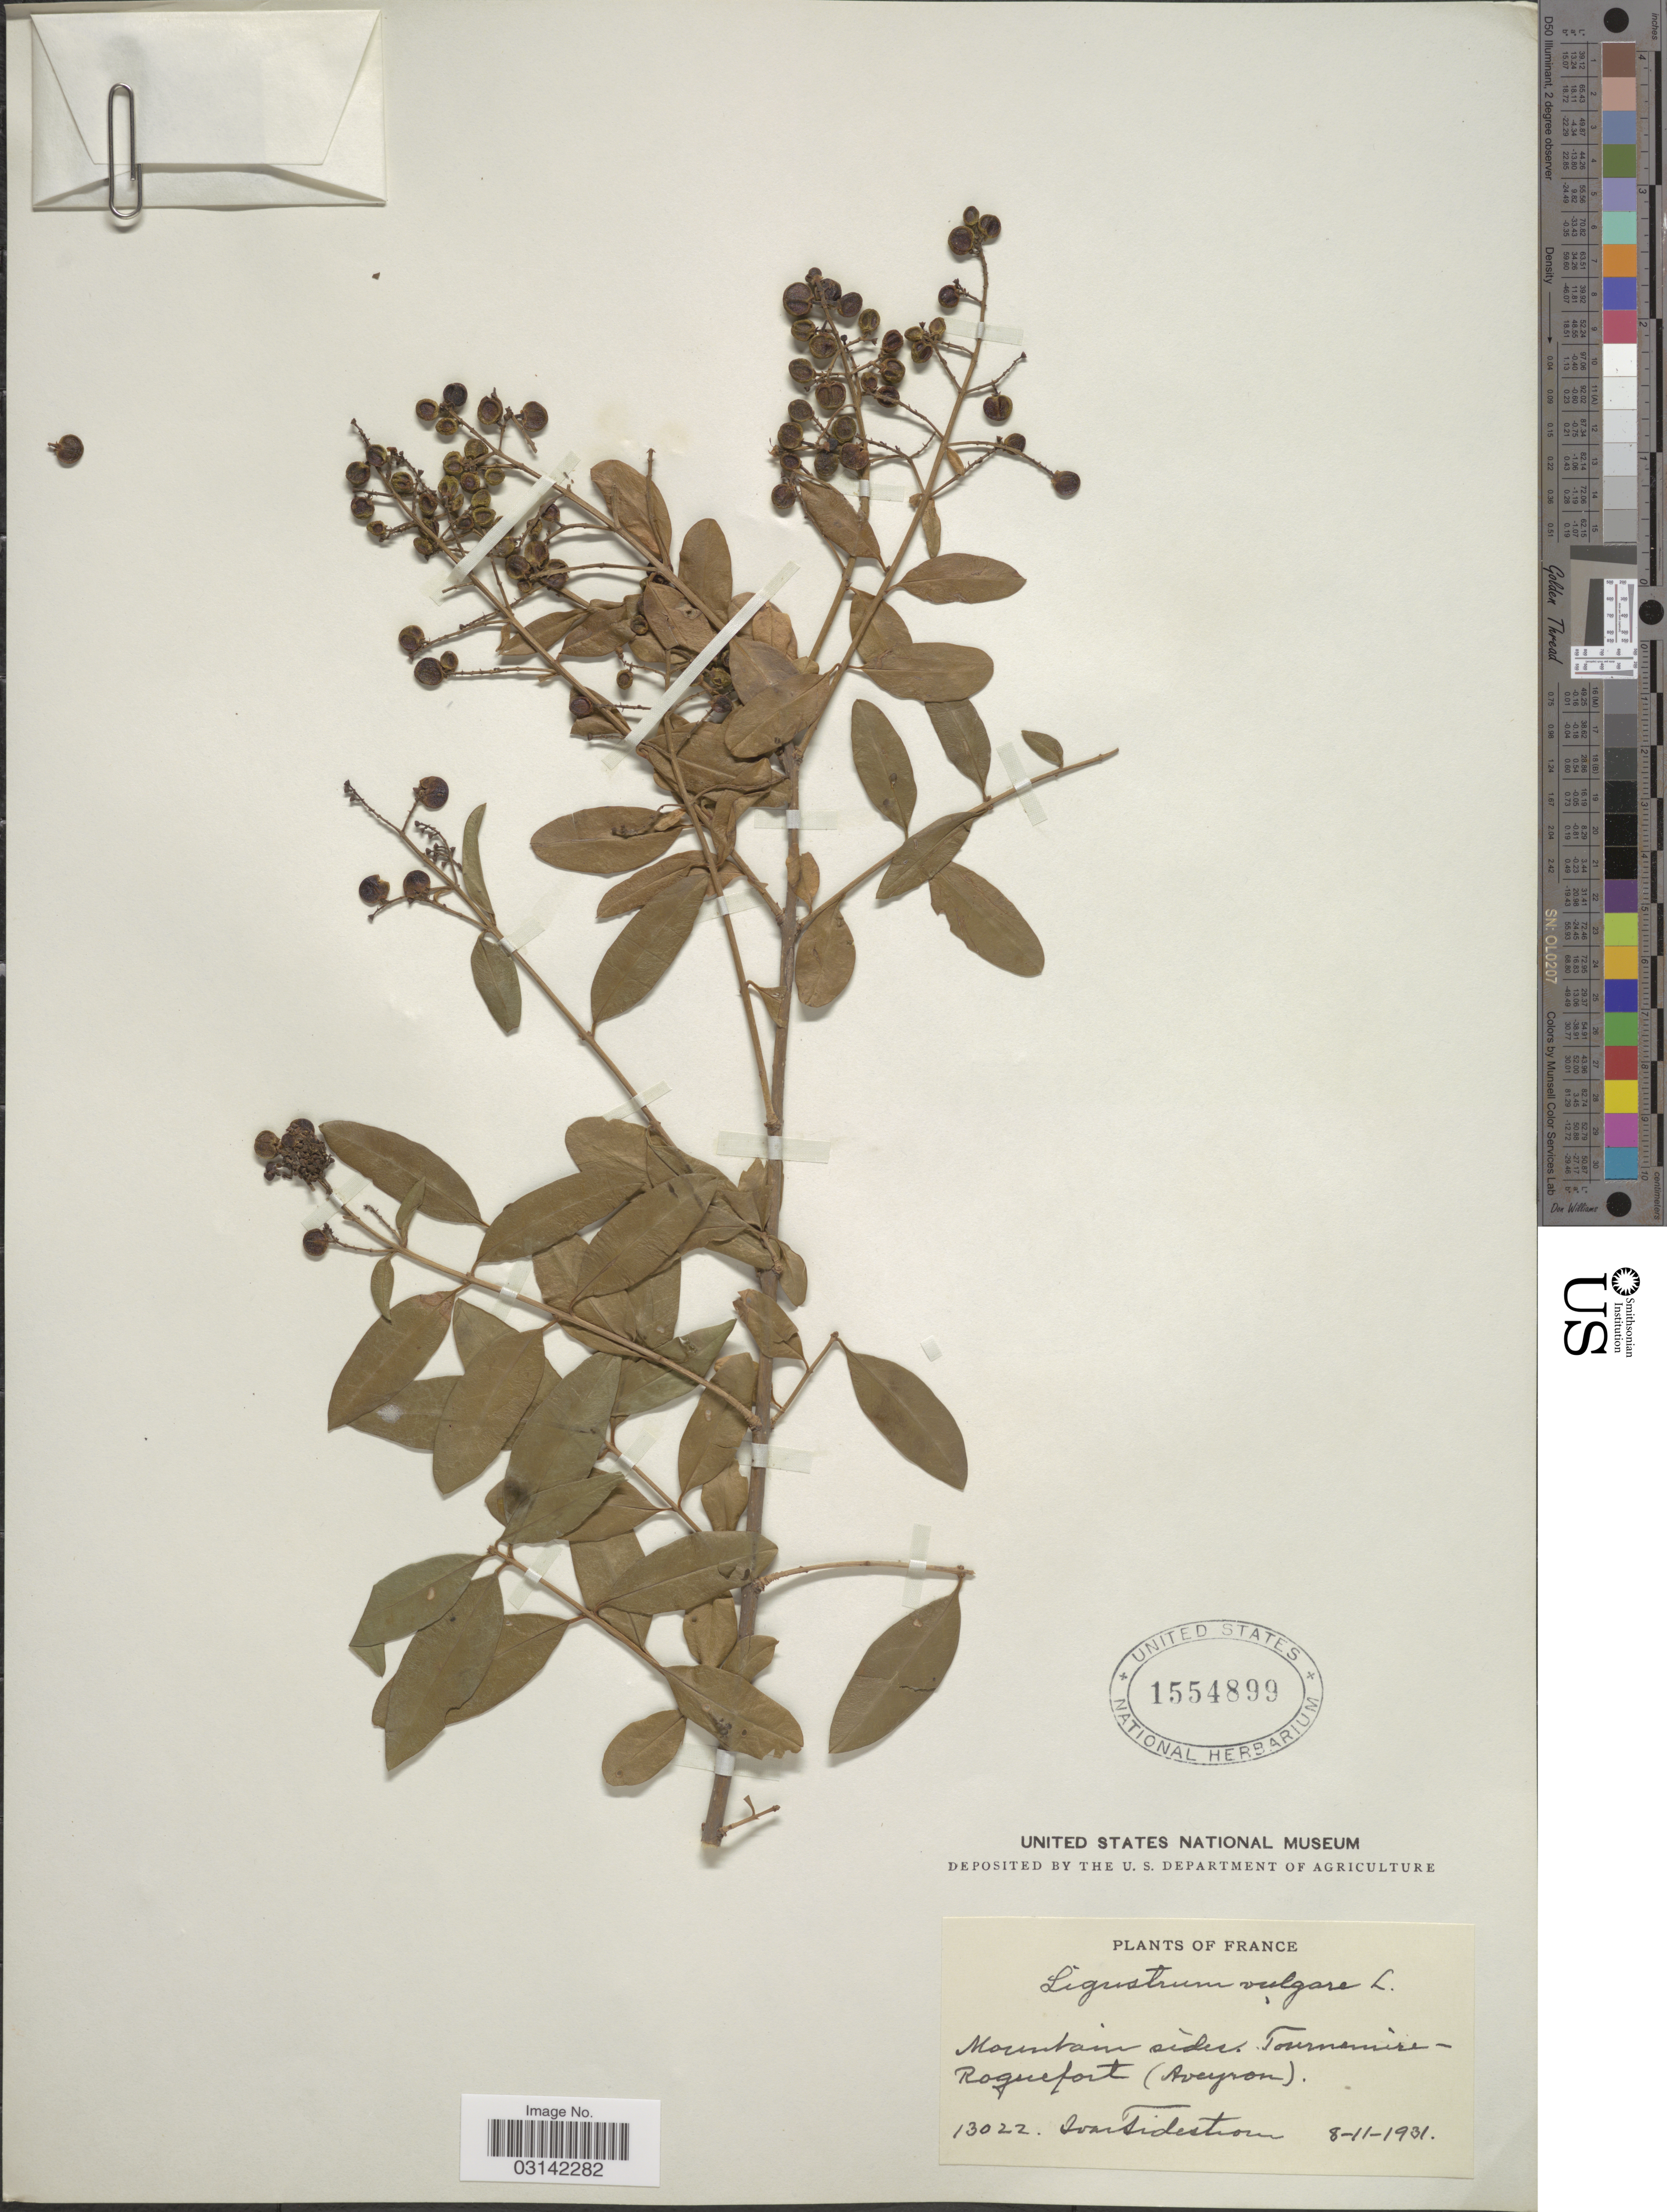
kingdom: Plantae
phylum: Tracheophyta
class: Magnoliopsida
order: Lamiales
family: Oleaceae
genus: Ligustrum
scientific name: Ligustrum vulgare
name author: L.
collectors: I. F. Tidestrom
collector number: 13022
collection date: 1931-11-08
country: France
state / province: Occitanie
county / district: Aveyron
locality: Mountain sides. Tournamire-Roquefort (Aveyron).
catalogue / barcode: US 1554899